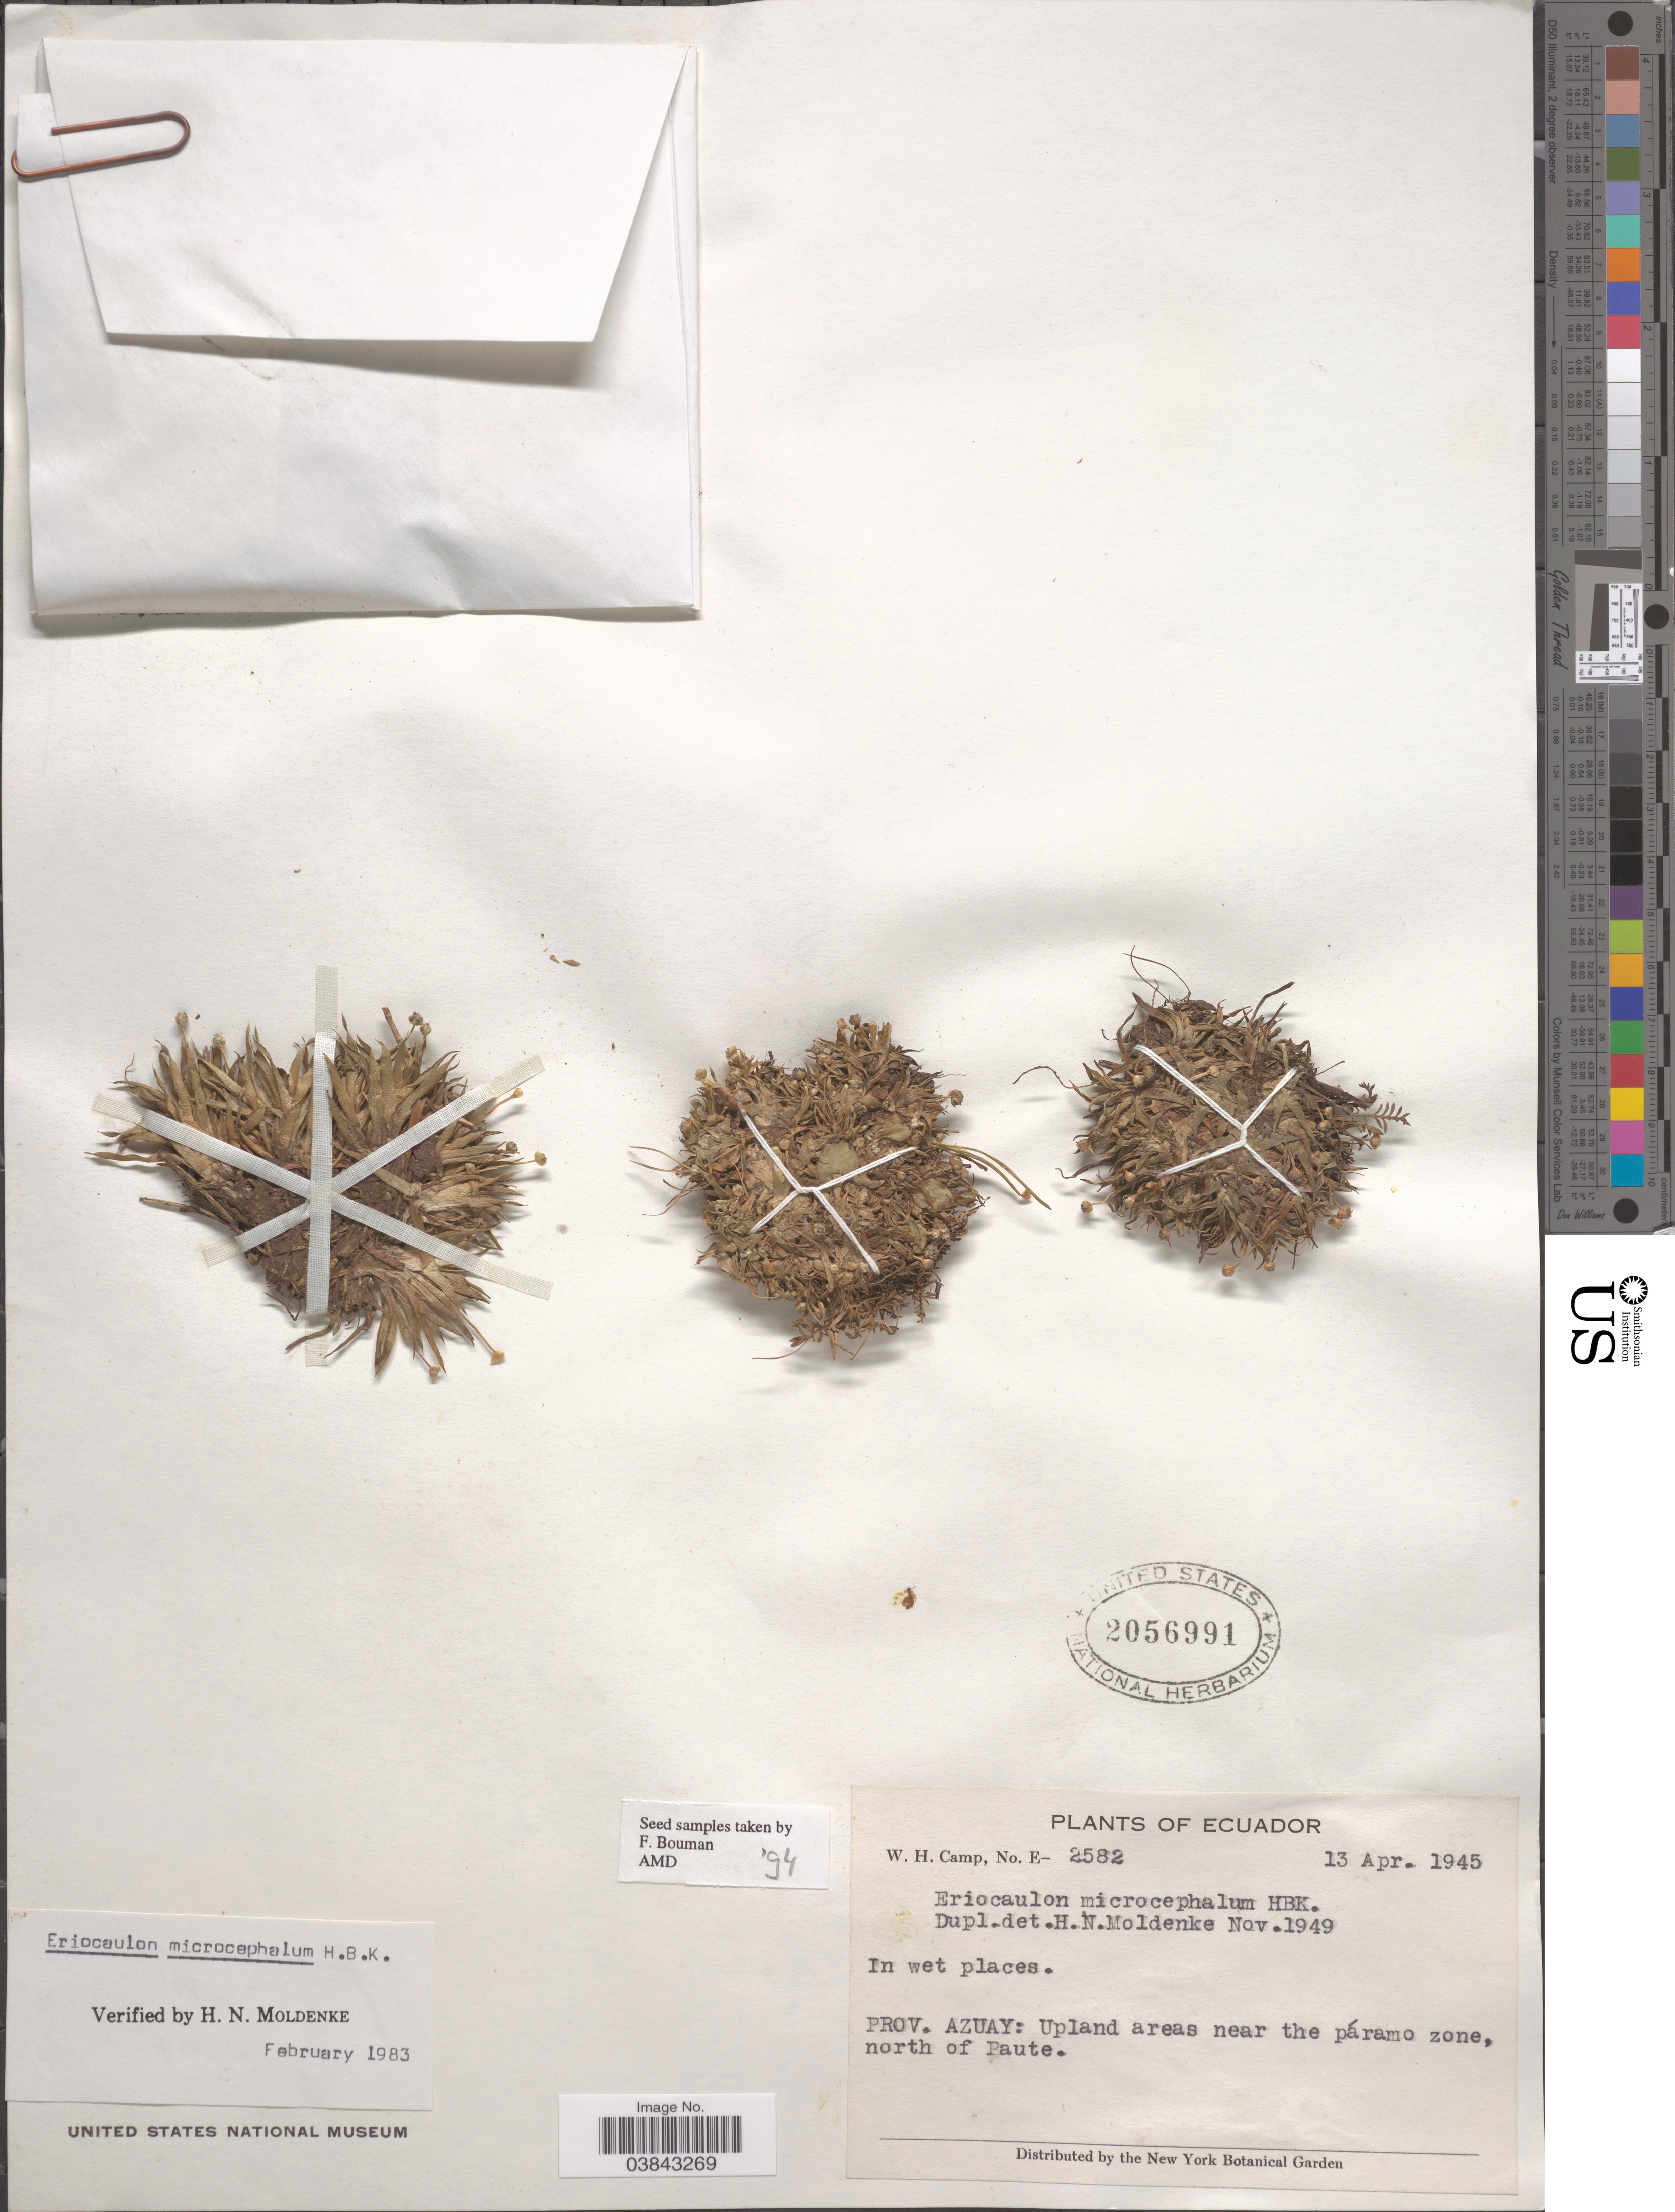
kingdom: Plantae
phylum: Tracheophyta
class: Liliopsida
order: Poales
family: Eriocaulaceae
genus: Eriocaulon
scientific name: Eriocaulon microcephalum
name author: Kunth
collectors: W. H. Camp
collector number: E-2582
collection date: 1945-04-13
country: Ecuador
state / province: Azuay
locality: Upland areas near the páramo zone, north of Paute.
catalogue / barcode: US 2056991